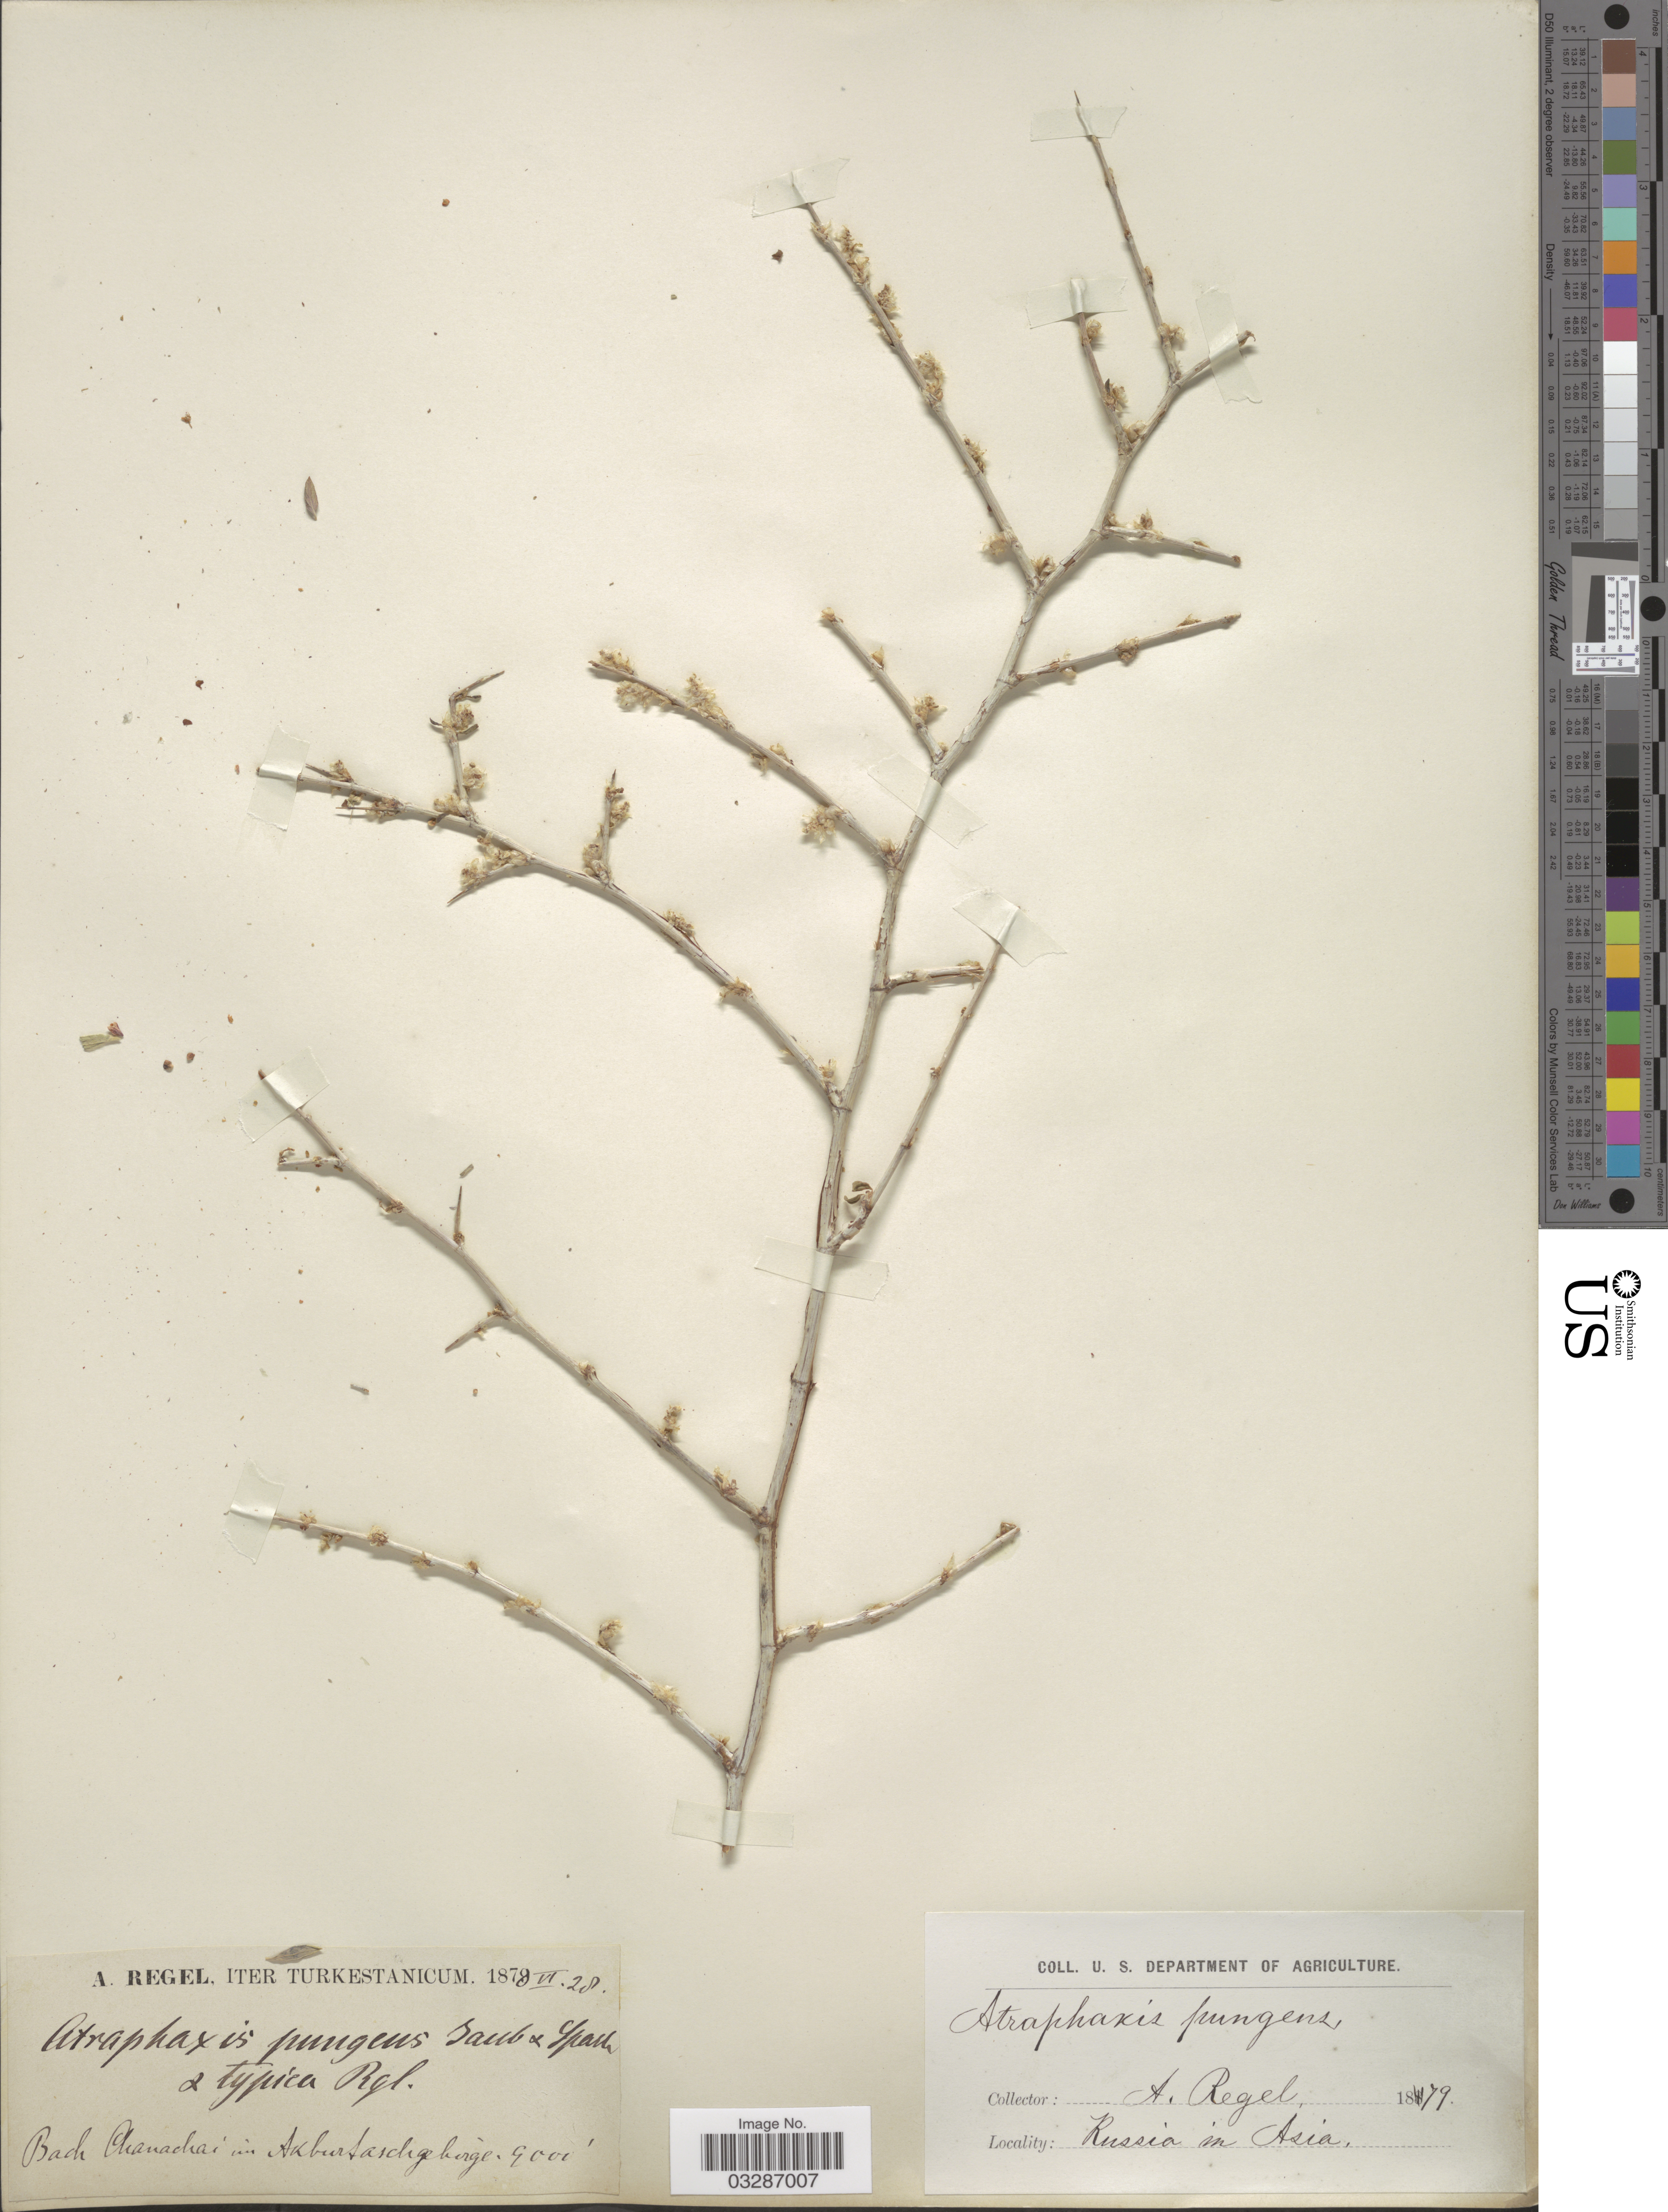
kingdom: Plantae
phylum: Tracheophyta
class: Magnoliopsida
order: Caryophyllales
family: Polygonaceae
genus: Atraphaxis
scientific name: Atraphaxis pungens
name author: (M. Bieb.) Jaub. & Spach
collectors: A. Regel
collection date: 1879-06-28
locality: Bach Chanachai [interpreted] im Akbursachgebirge [interpreted]. Russia in Asia.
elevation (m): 2743